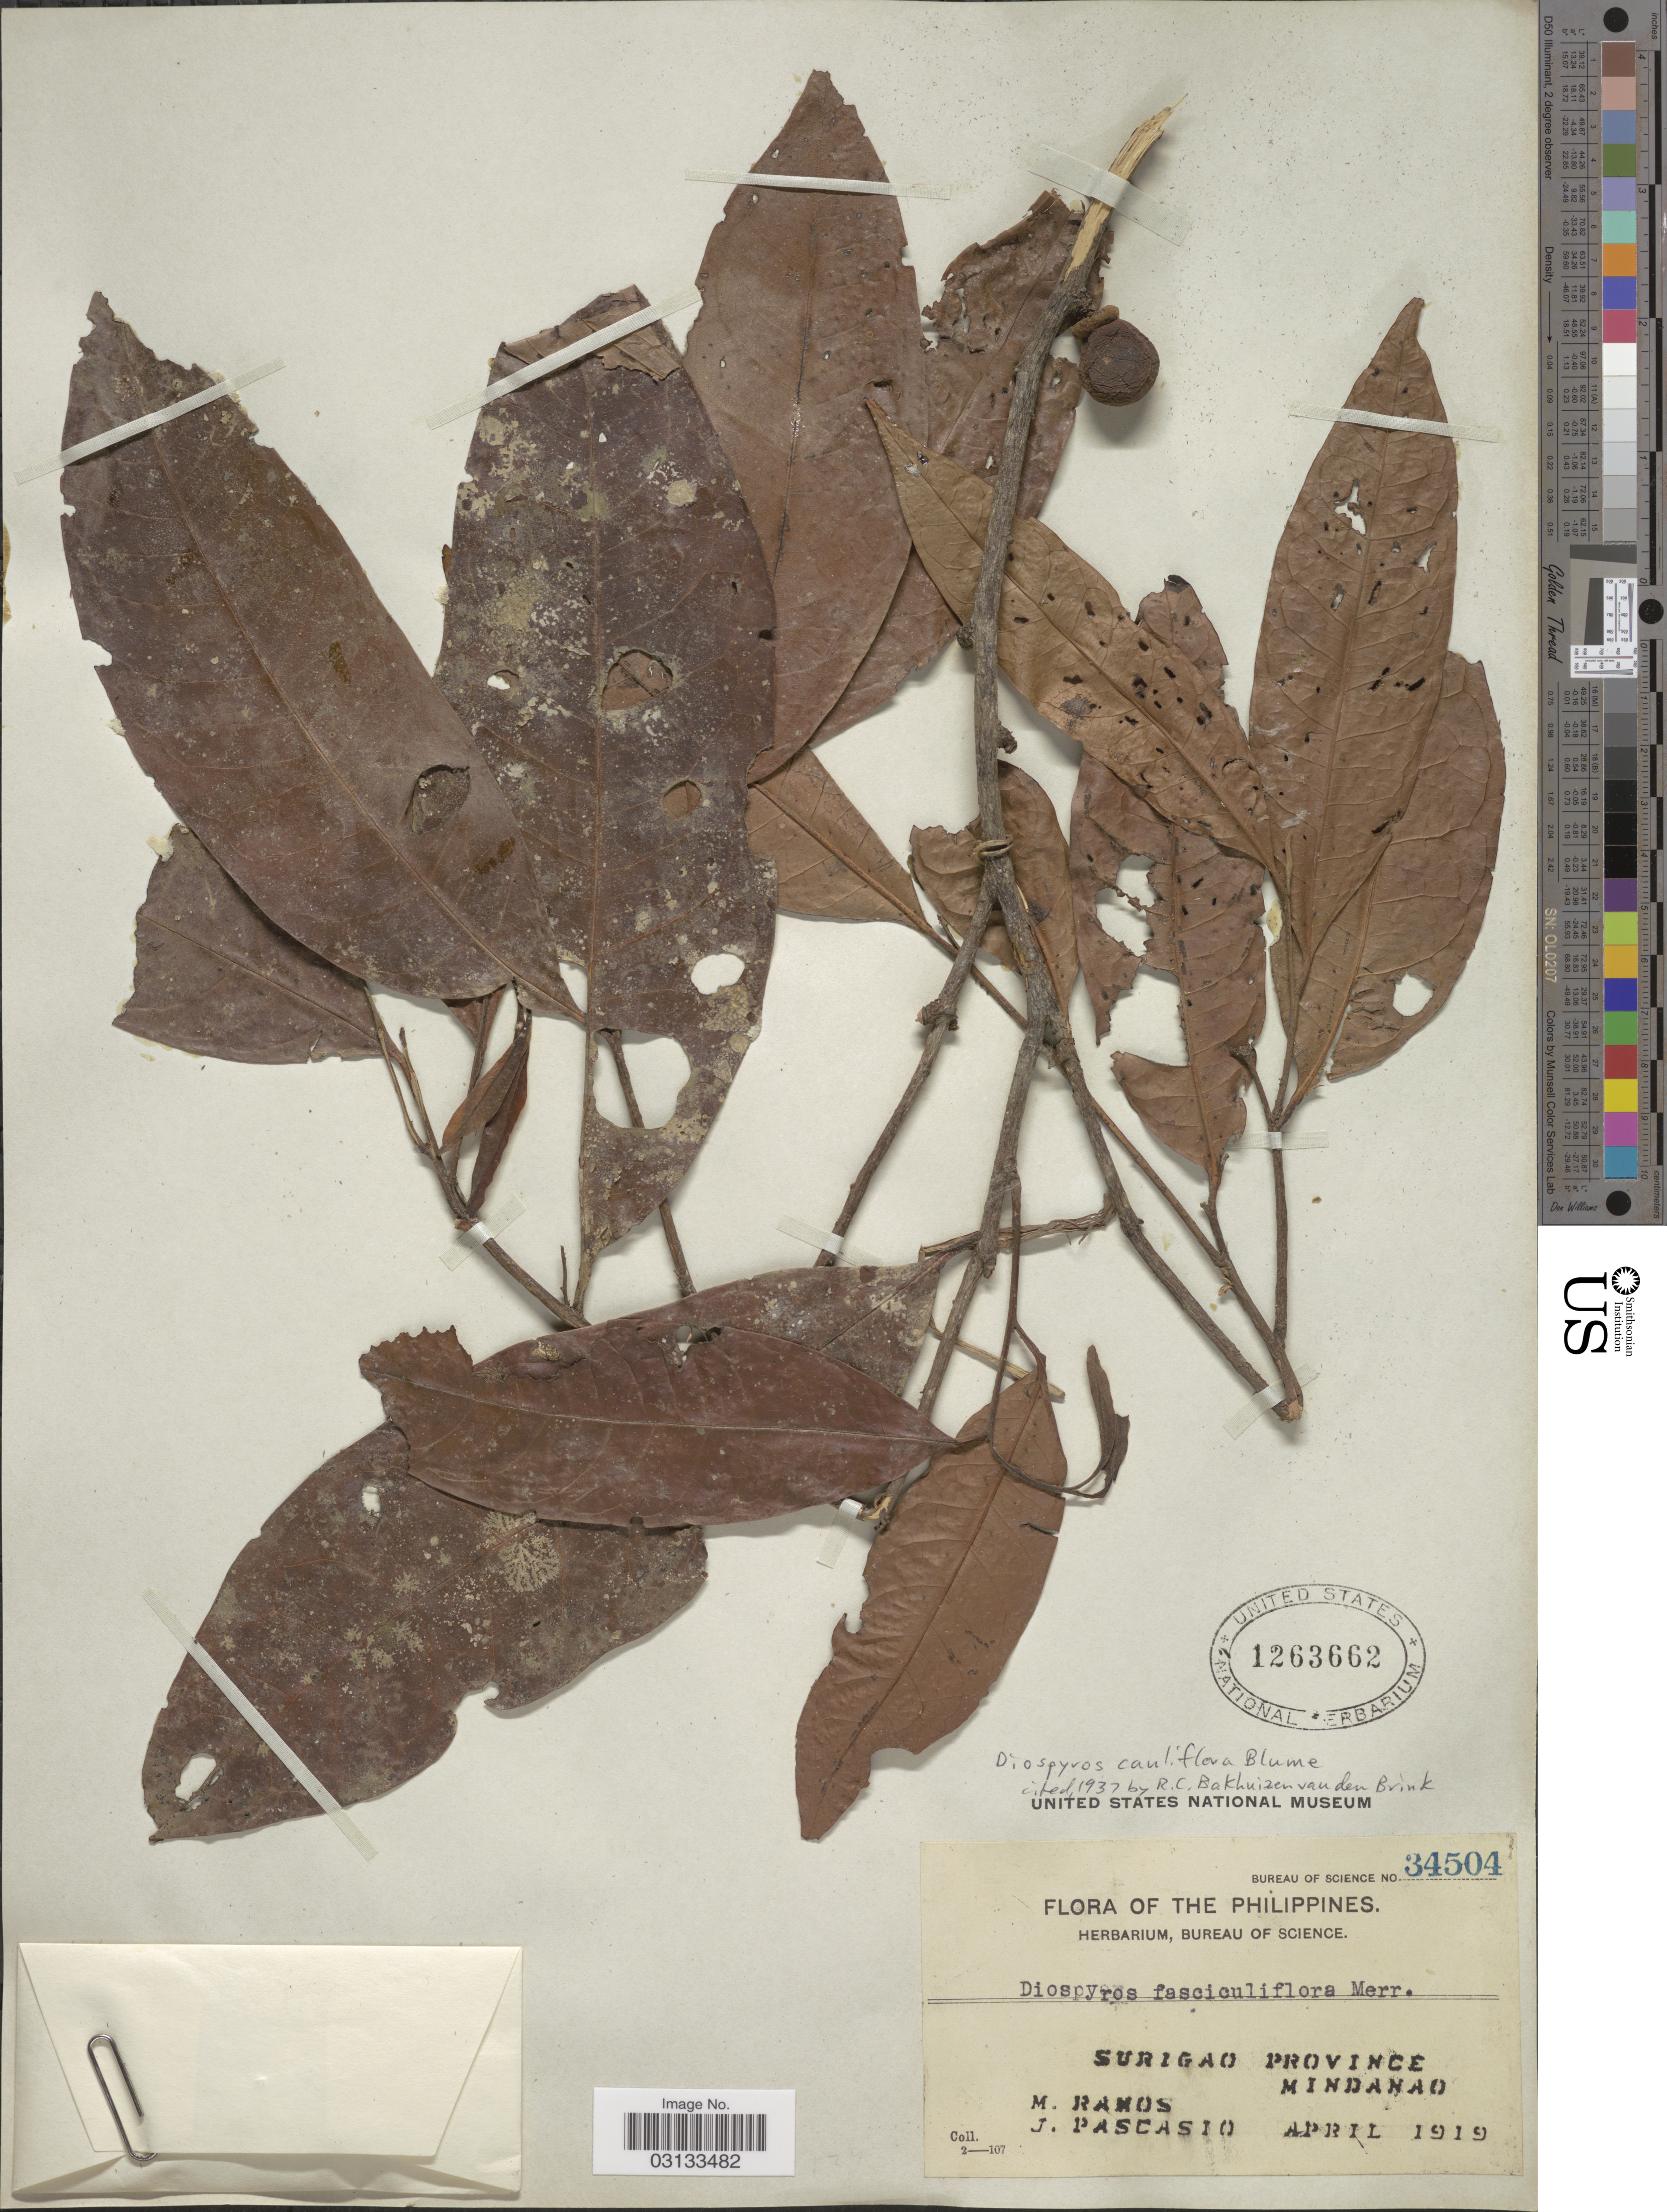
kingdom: Plantae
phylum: Tracheophyta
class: Magnoliopsida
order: Ericales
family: Ebenaceae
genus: Diospyros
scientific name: Diospyros cauliflora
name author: Blume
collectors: M. Ramos & J. Pascasio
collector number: Bureau of Science 34504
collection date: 1919-04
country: Philippines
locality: Surigao Province, Mindanao.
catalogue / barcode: US 1263662